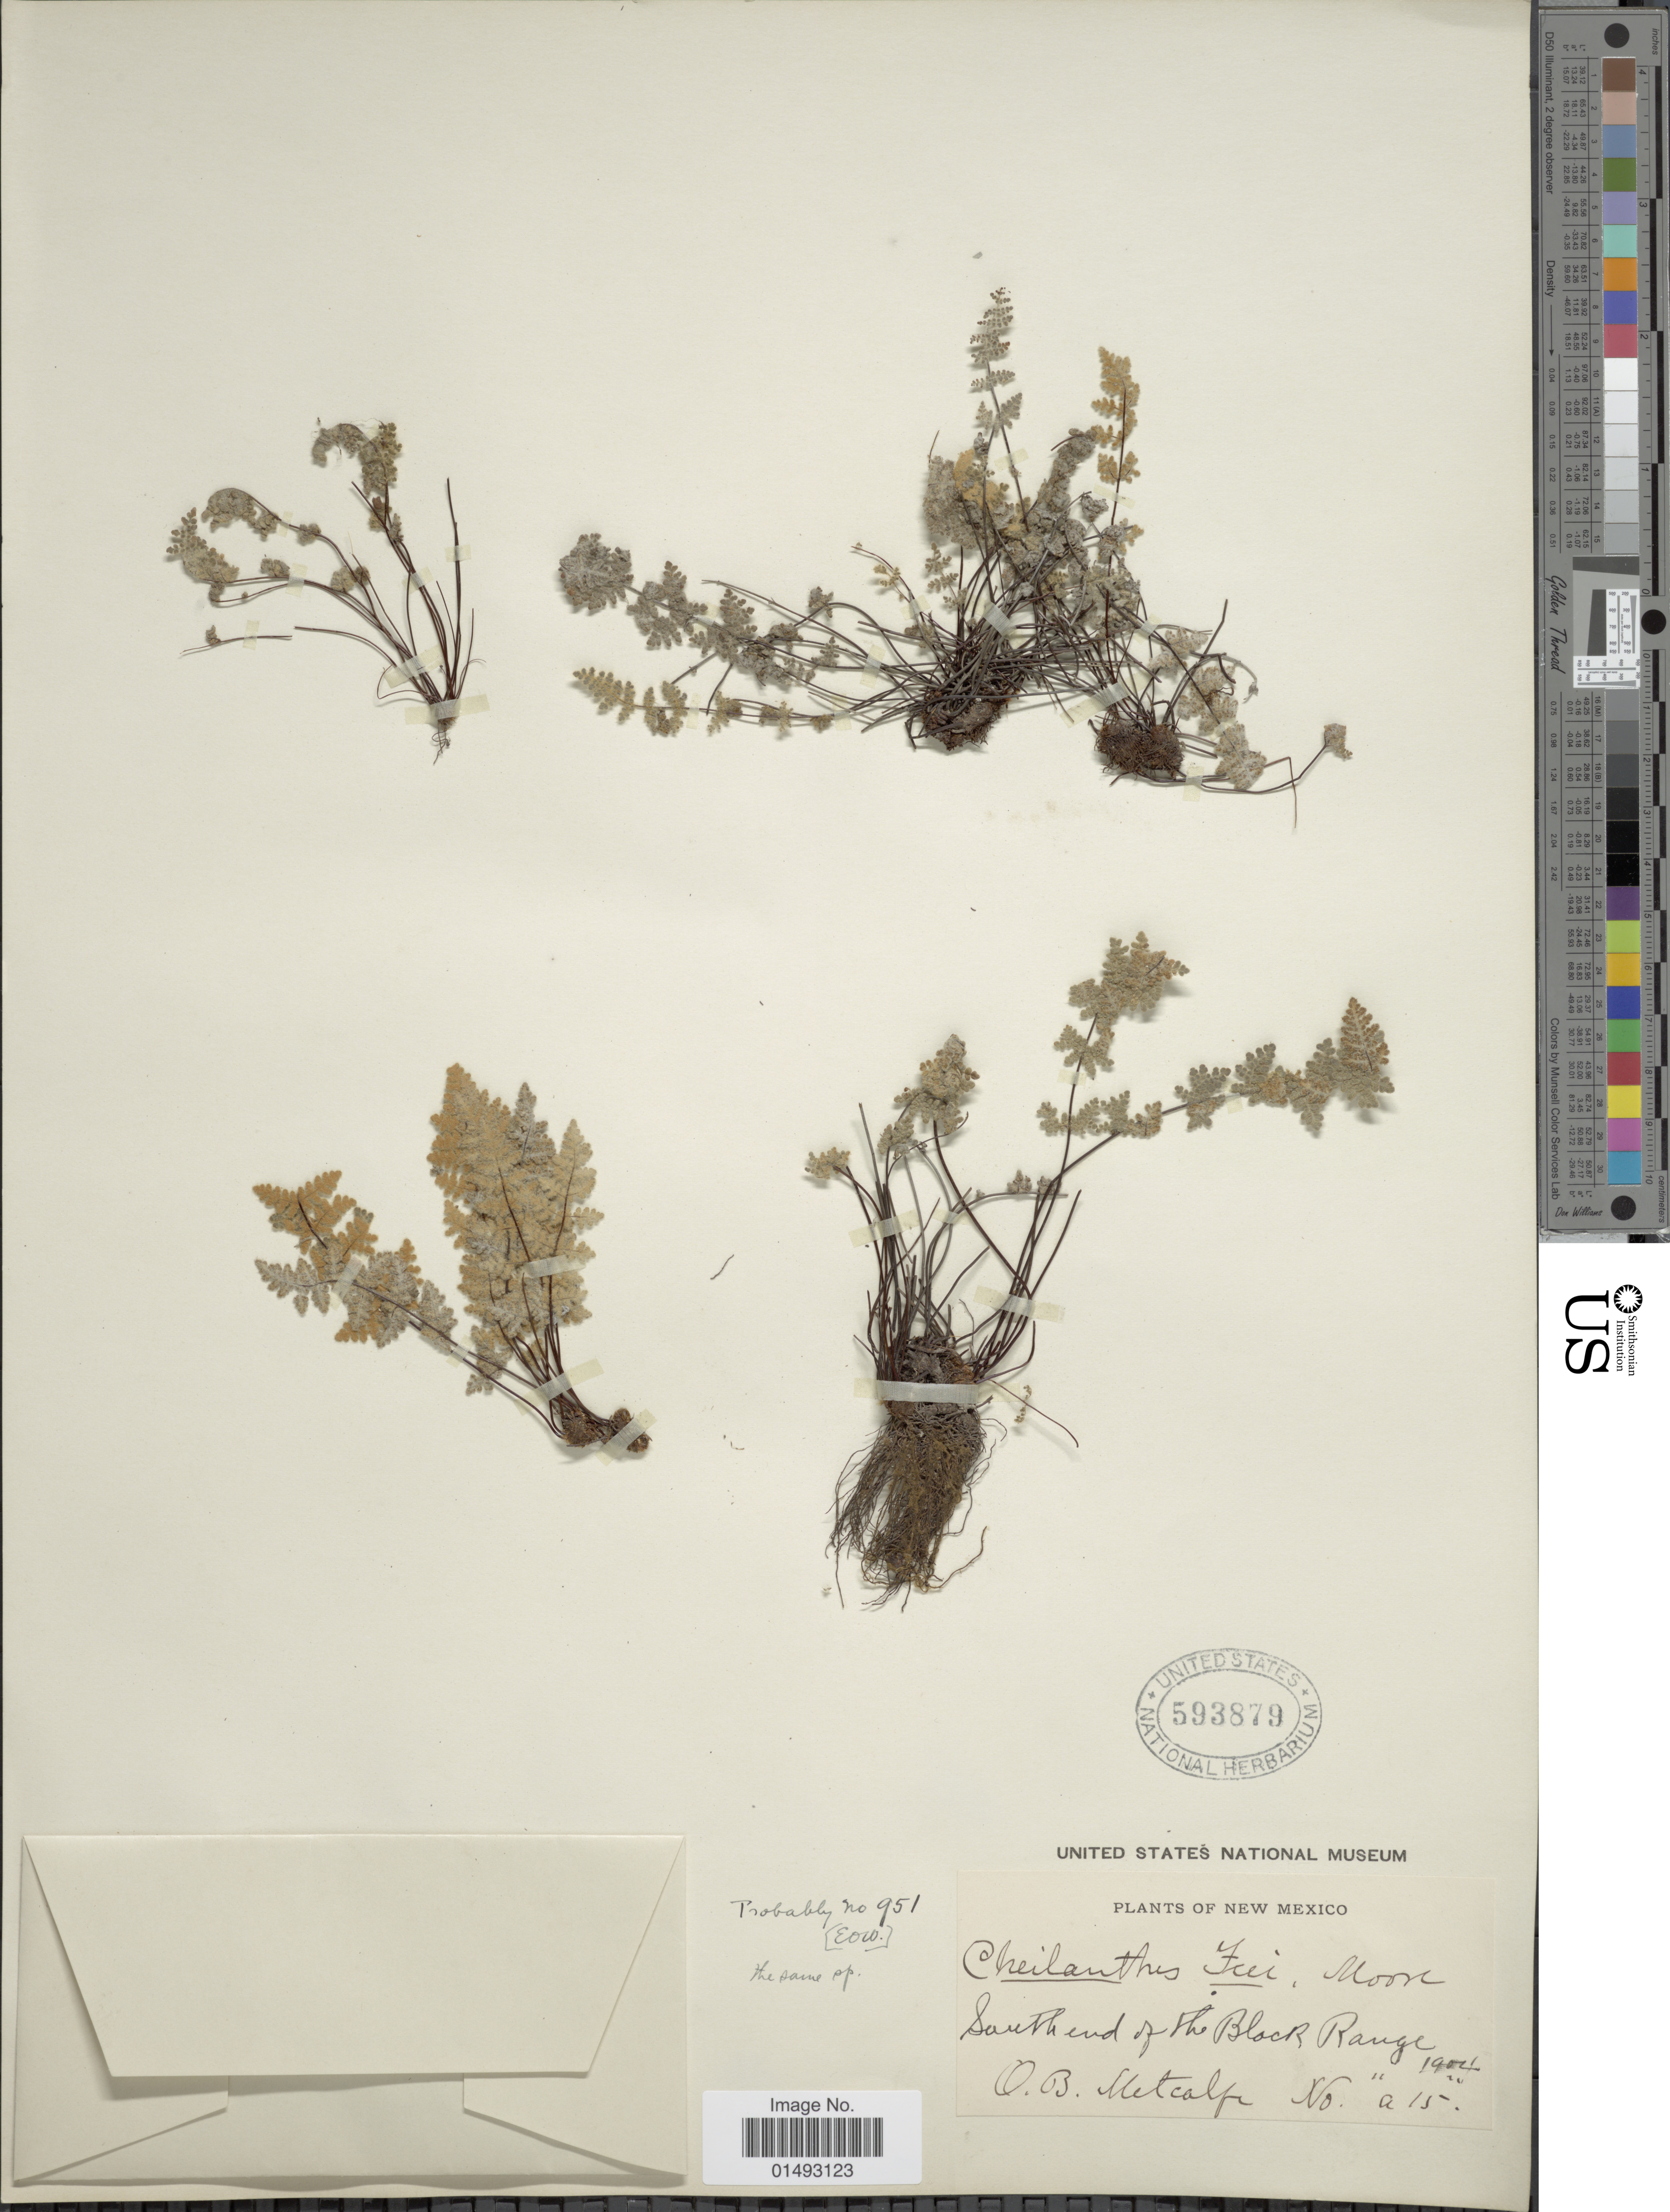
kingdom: Plantae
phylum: Tracheophyta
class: Polypodiopsida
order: Polypodiales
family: Pteridaceae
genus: Myriopteris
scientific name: Myriopteris gracilis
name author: Fée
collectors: O. Metcalf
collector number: a15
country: United States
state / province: New Mexico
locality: South end of the Black Range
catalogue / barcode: US 593879